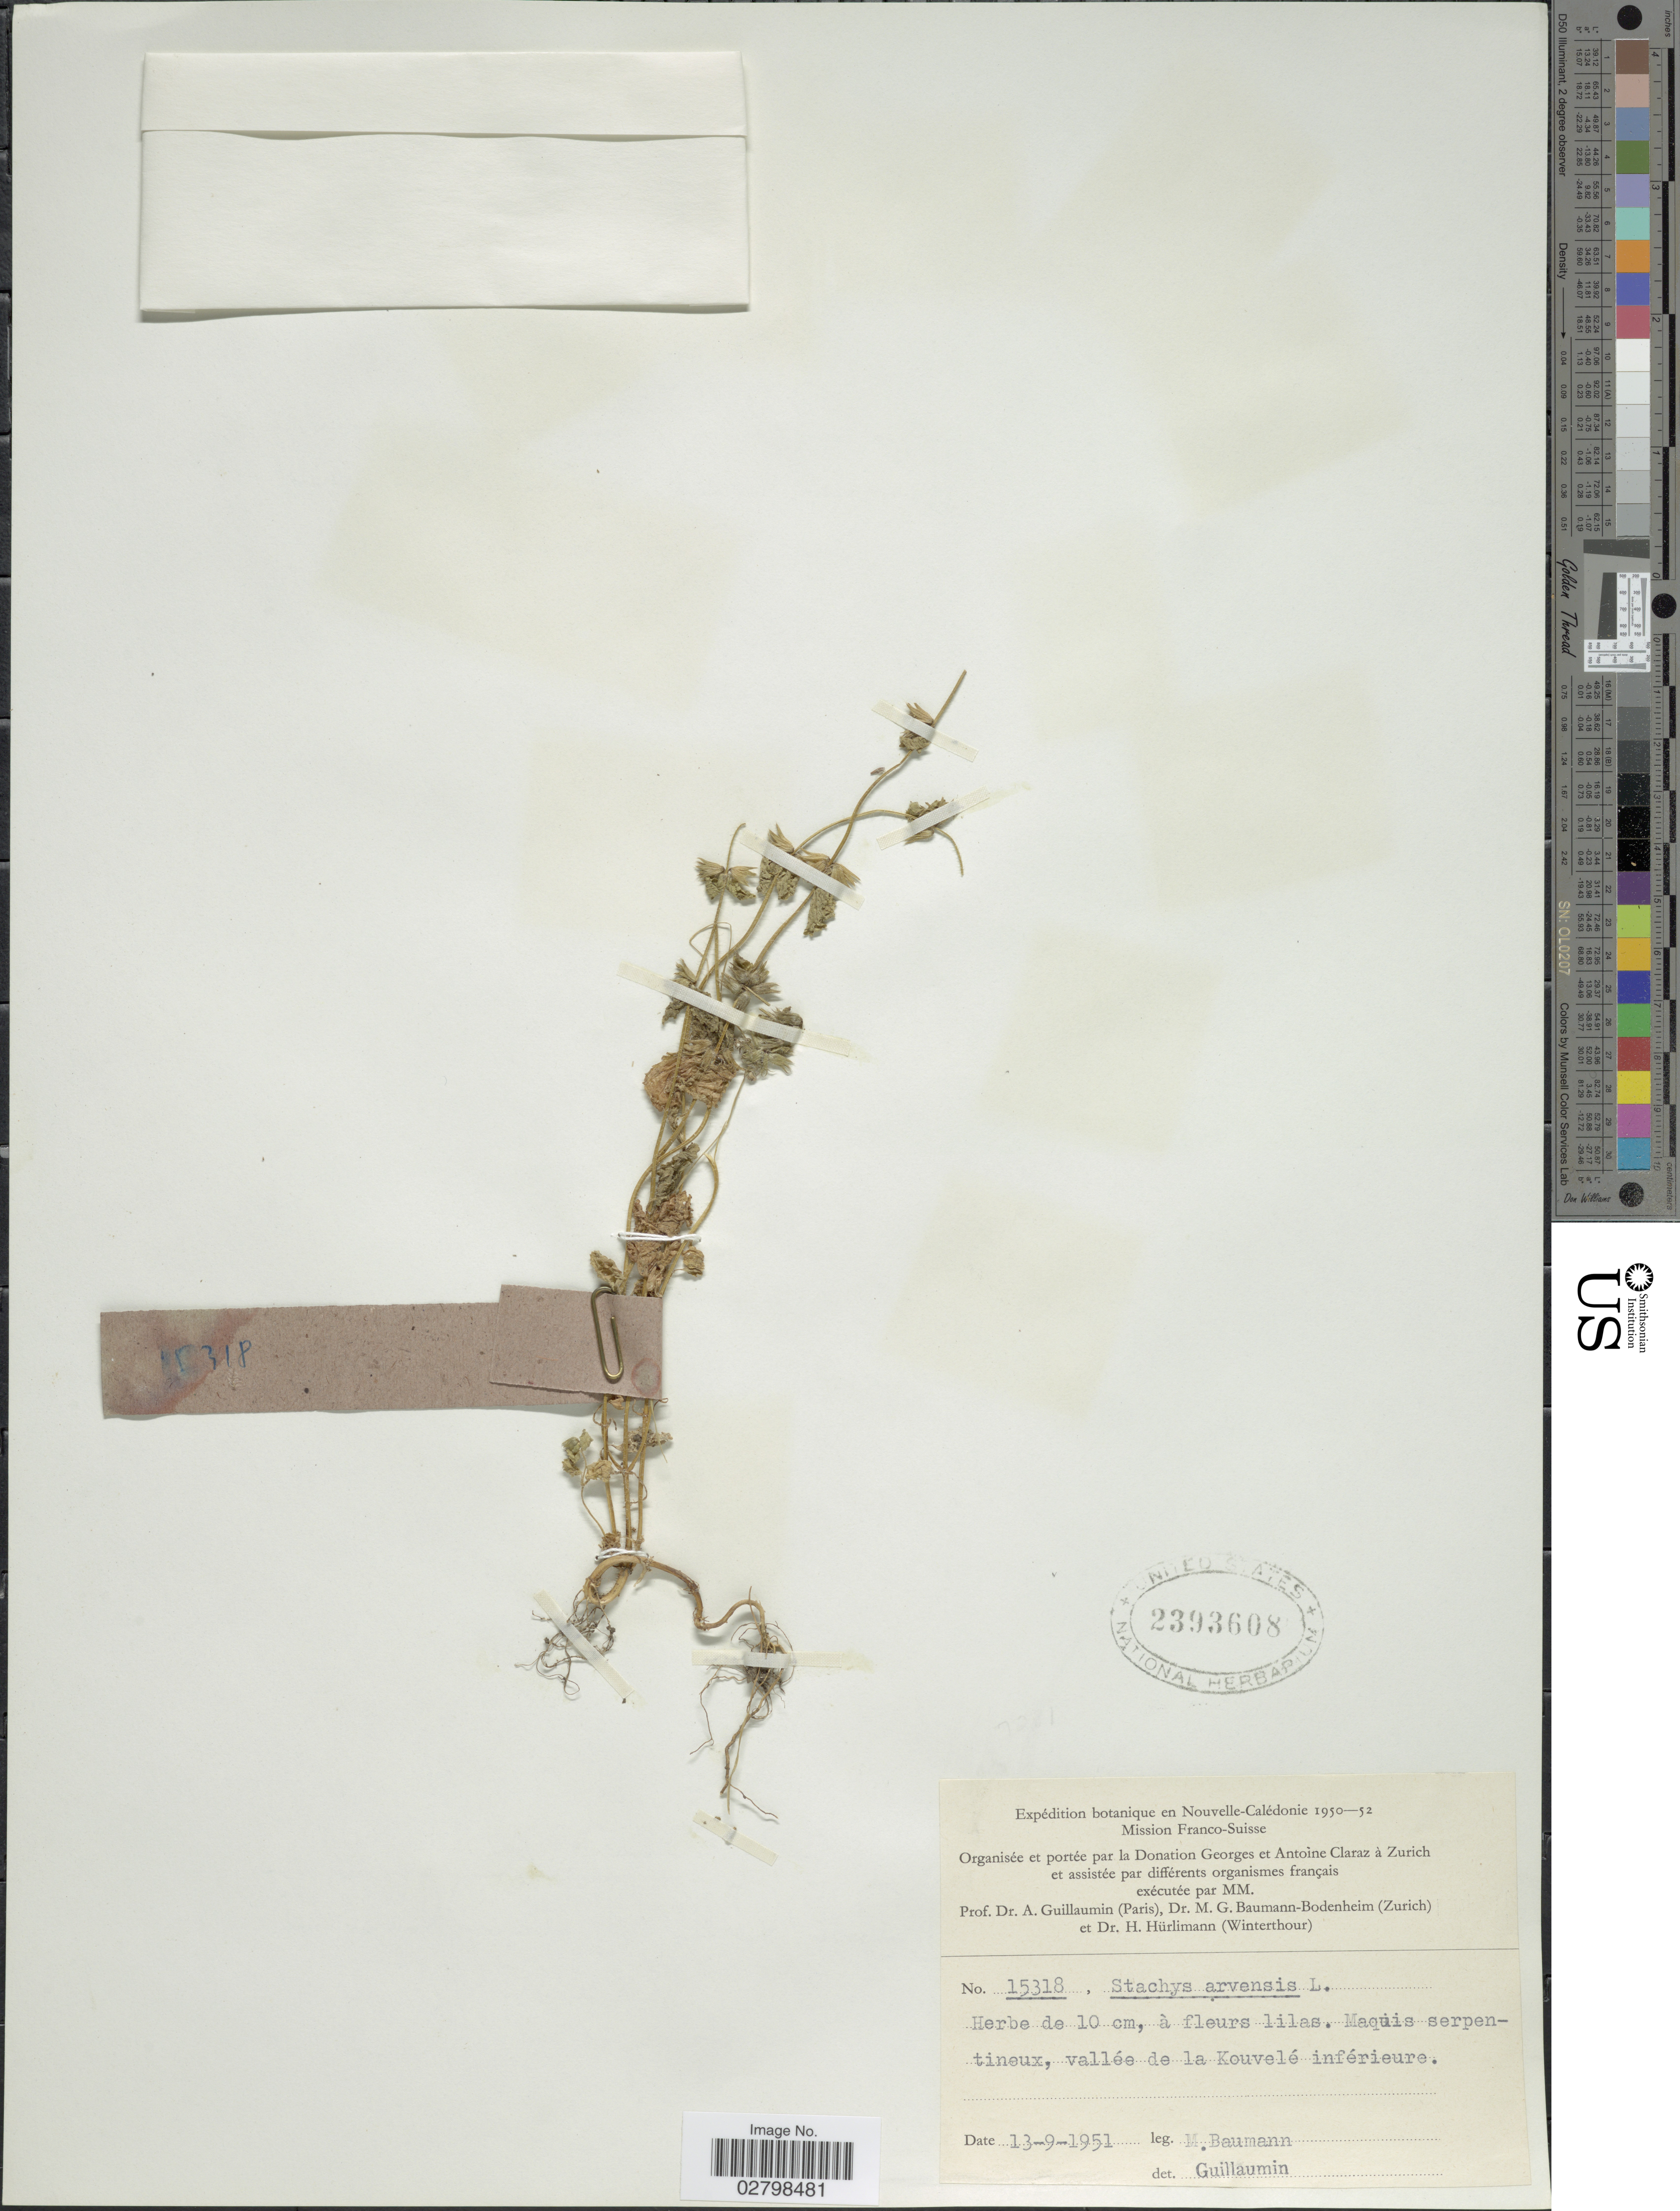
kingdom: Plantae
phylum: Tracheophyta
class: Magnoliopsida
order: Lamiales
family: Lamiaceae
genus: Stachys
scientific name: Stachys arvensis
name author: (L.) L.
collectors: M. Baumann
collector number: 15318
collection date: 1951-09-13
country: New Caledonia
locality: Vallée de la Kouvelé inférieure.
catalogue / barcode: US 2393608